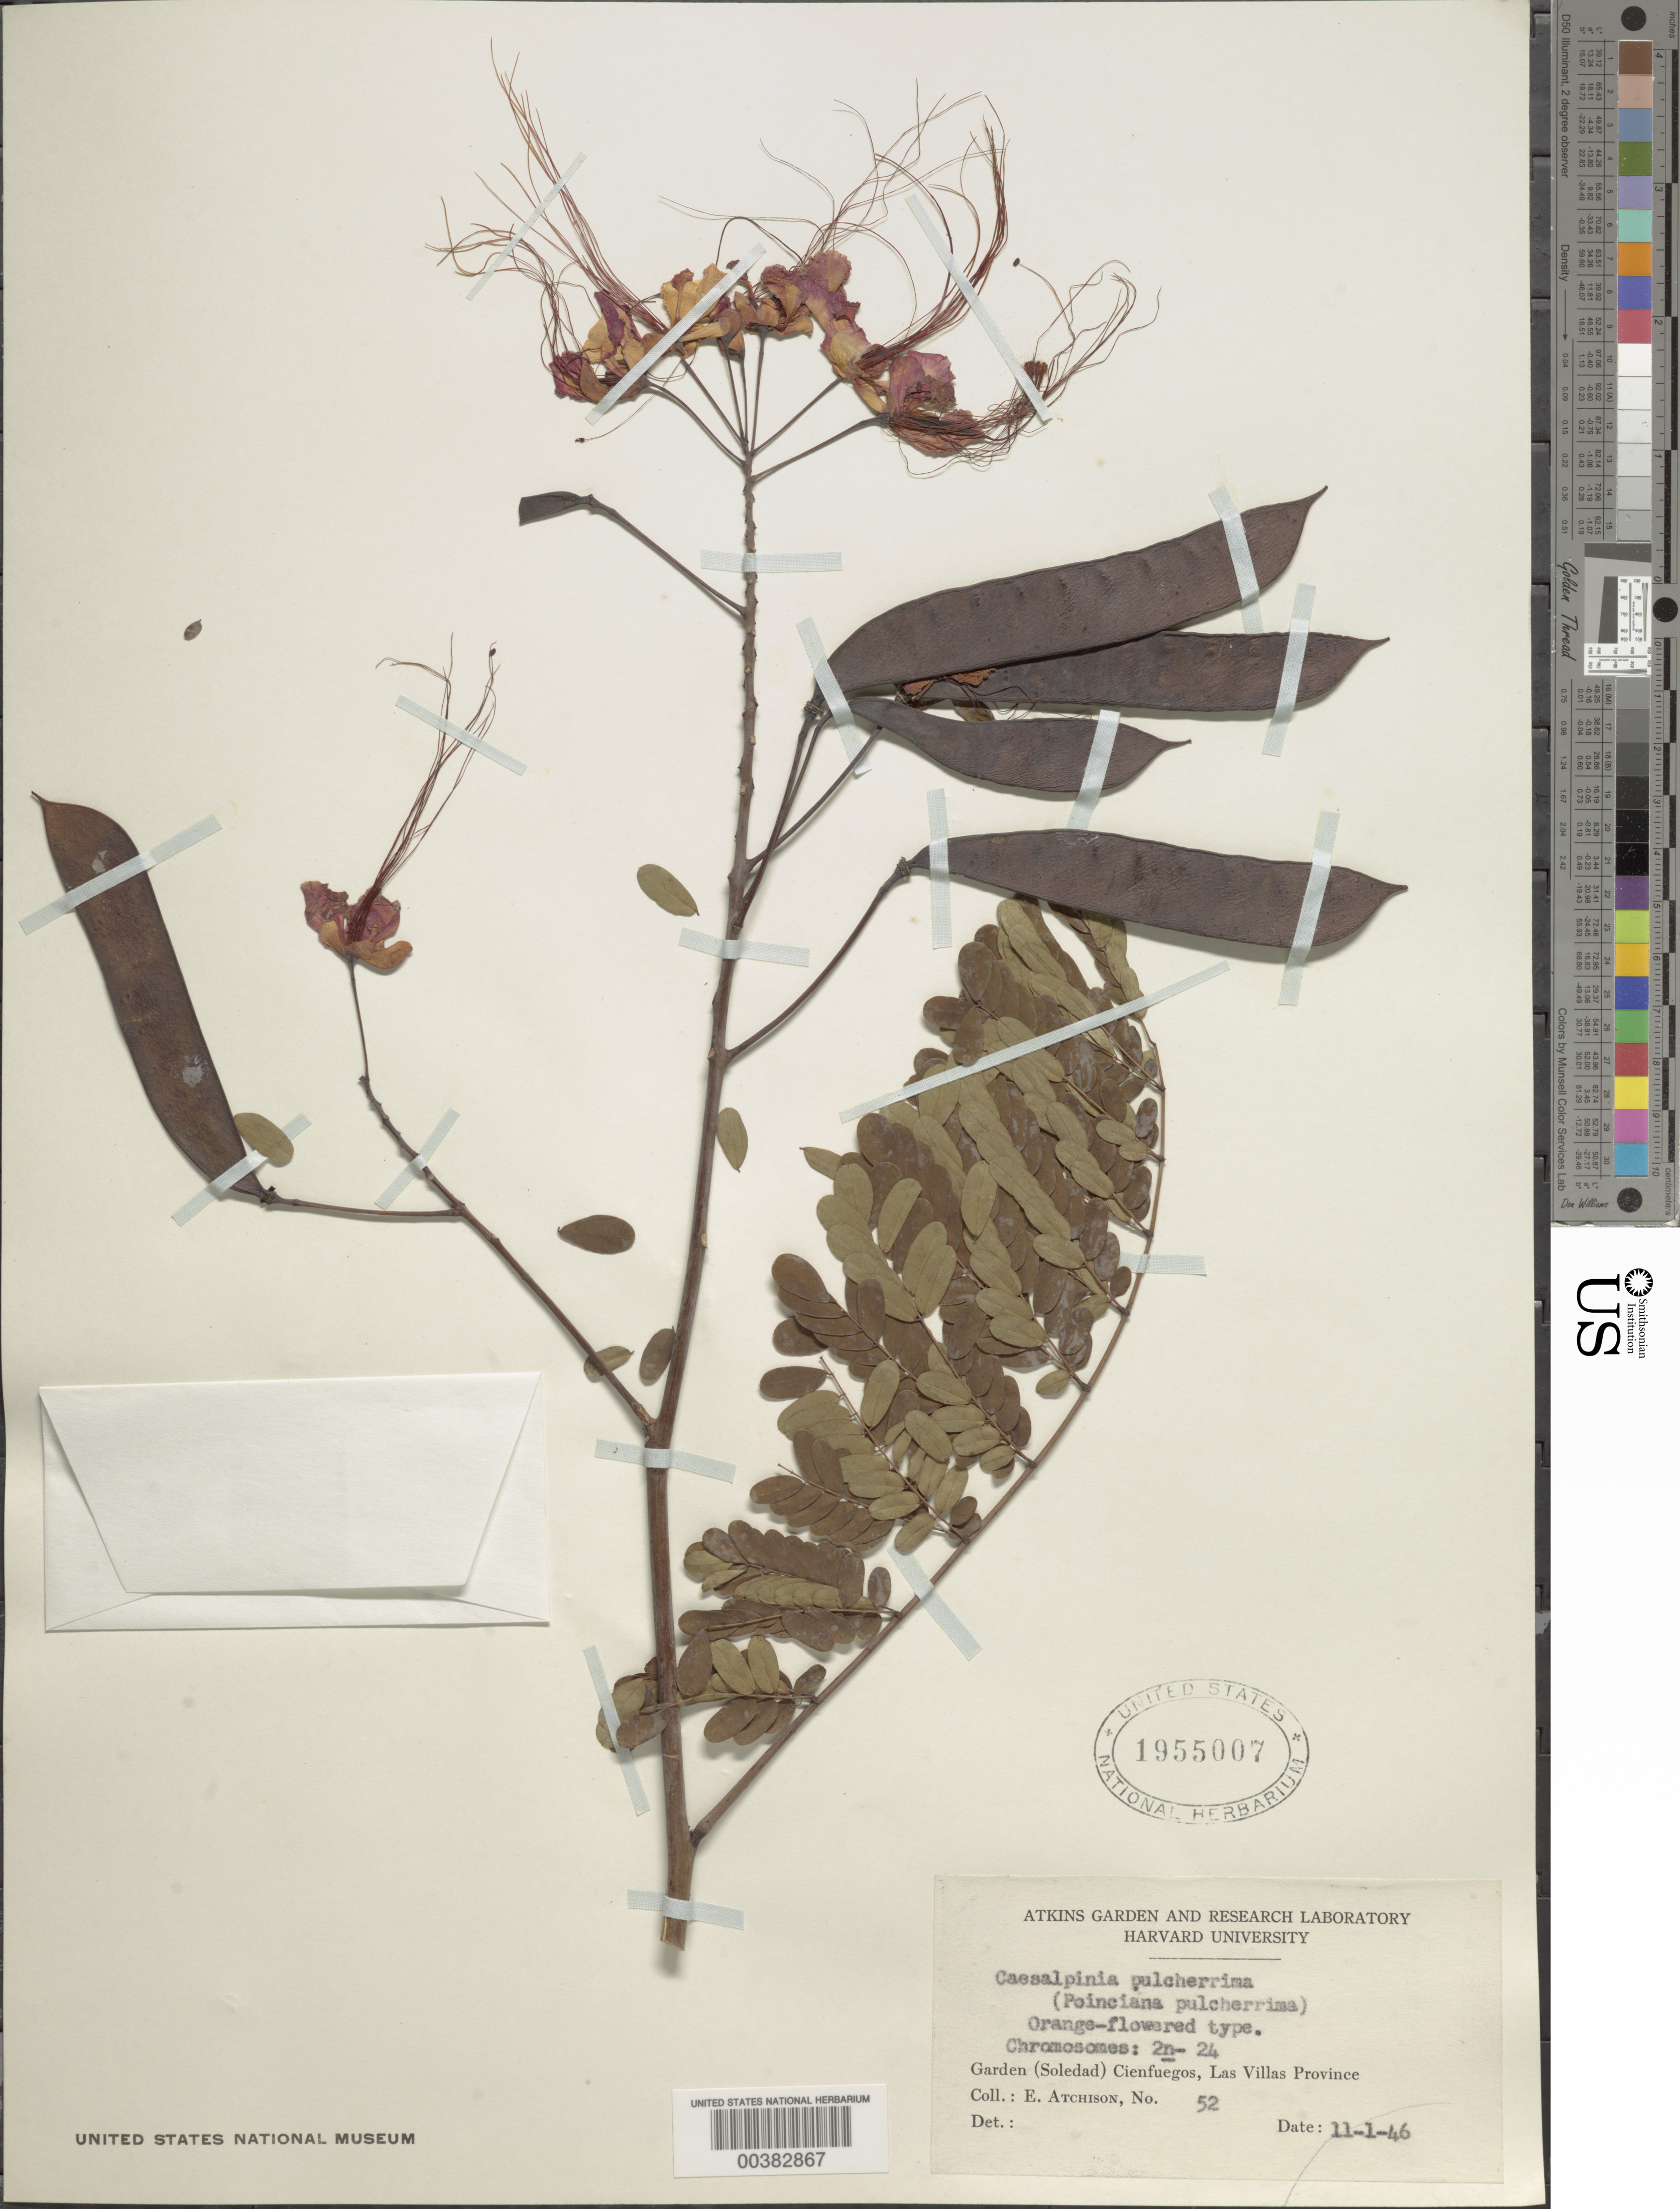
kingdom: Plantae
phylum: Tracheophyta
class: Magnoliopsida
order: Fabales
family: Fabaceae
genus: Caesalpinia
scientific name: Caesalpinia pulcherrima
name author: (L.) Sw.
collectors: E. Atchison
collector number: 52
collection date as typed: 11 Jan 1946 or 01 Nov 1946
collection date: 1946-01-11 or 1946-11-01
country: Cuba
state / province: Las Villas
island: Greater Antilles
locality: Garden (soledad) cienfuegos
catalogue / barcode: US 1955007